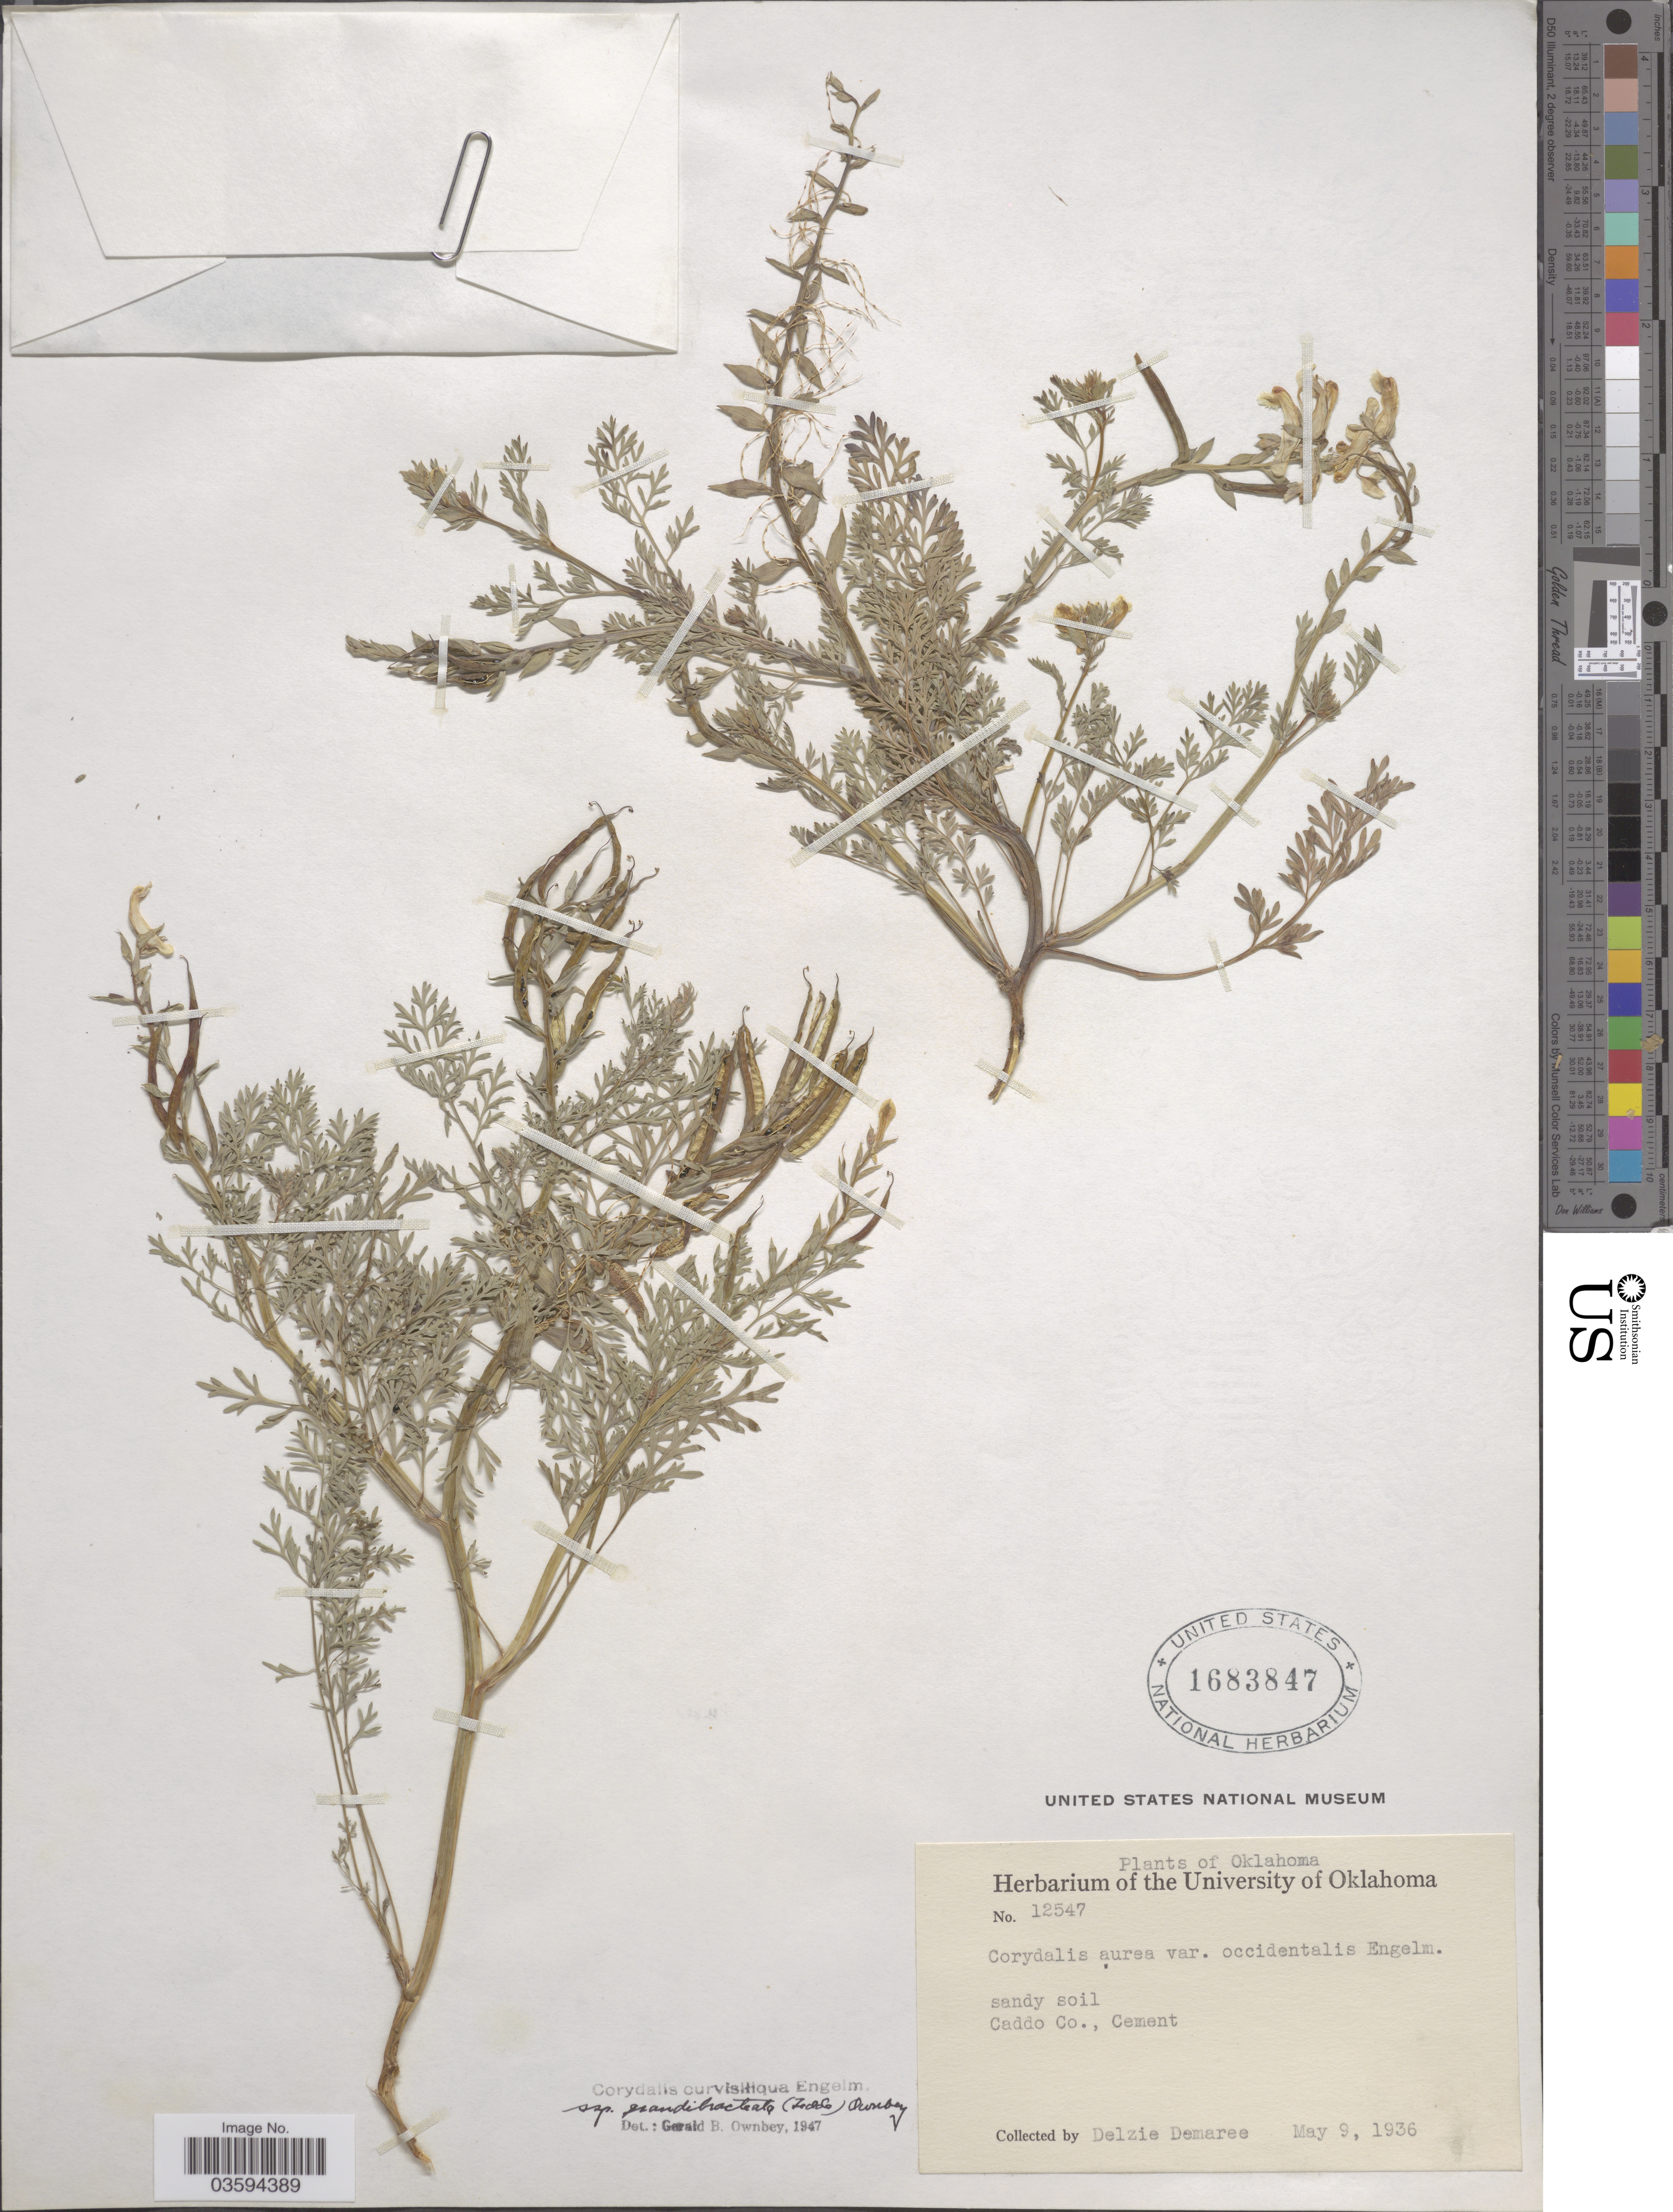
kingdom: Plantae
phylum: Tracheophyta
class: Magnoliopsida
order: Ranunculales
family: Papaveraceae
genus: Corydalis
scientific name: Corydalis curvisiliqua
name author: (A. Gray) Engelm. ex A. Gray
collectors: D. Demaree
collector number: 12547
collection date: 1936-05-09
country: United States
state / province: Oklahoma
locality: Caddo Co., Cement.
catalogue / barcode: US 1683847